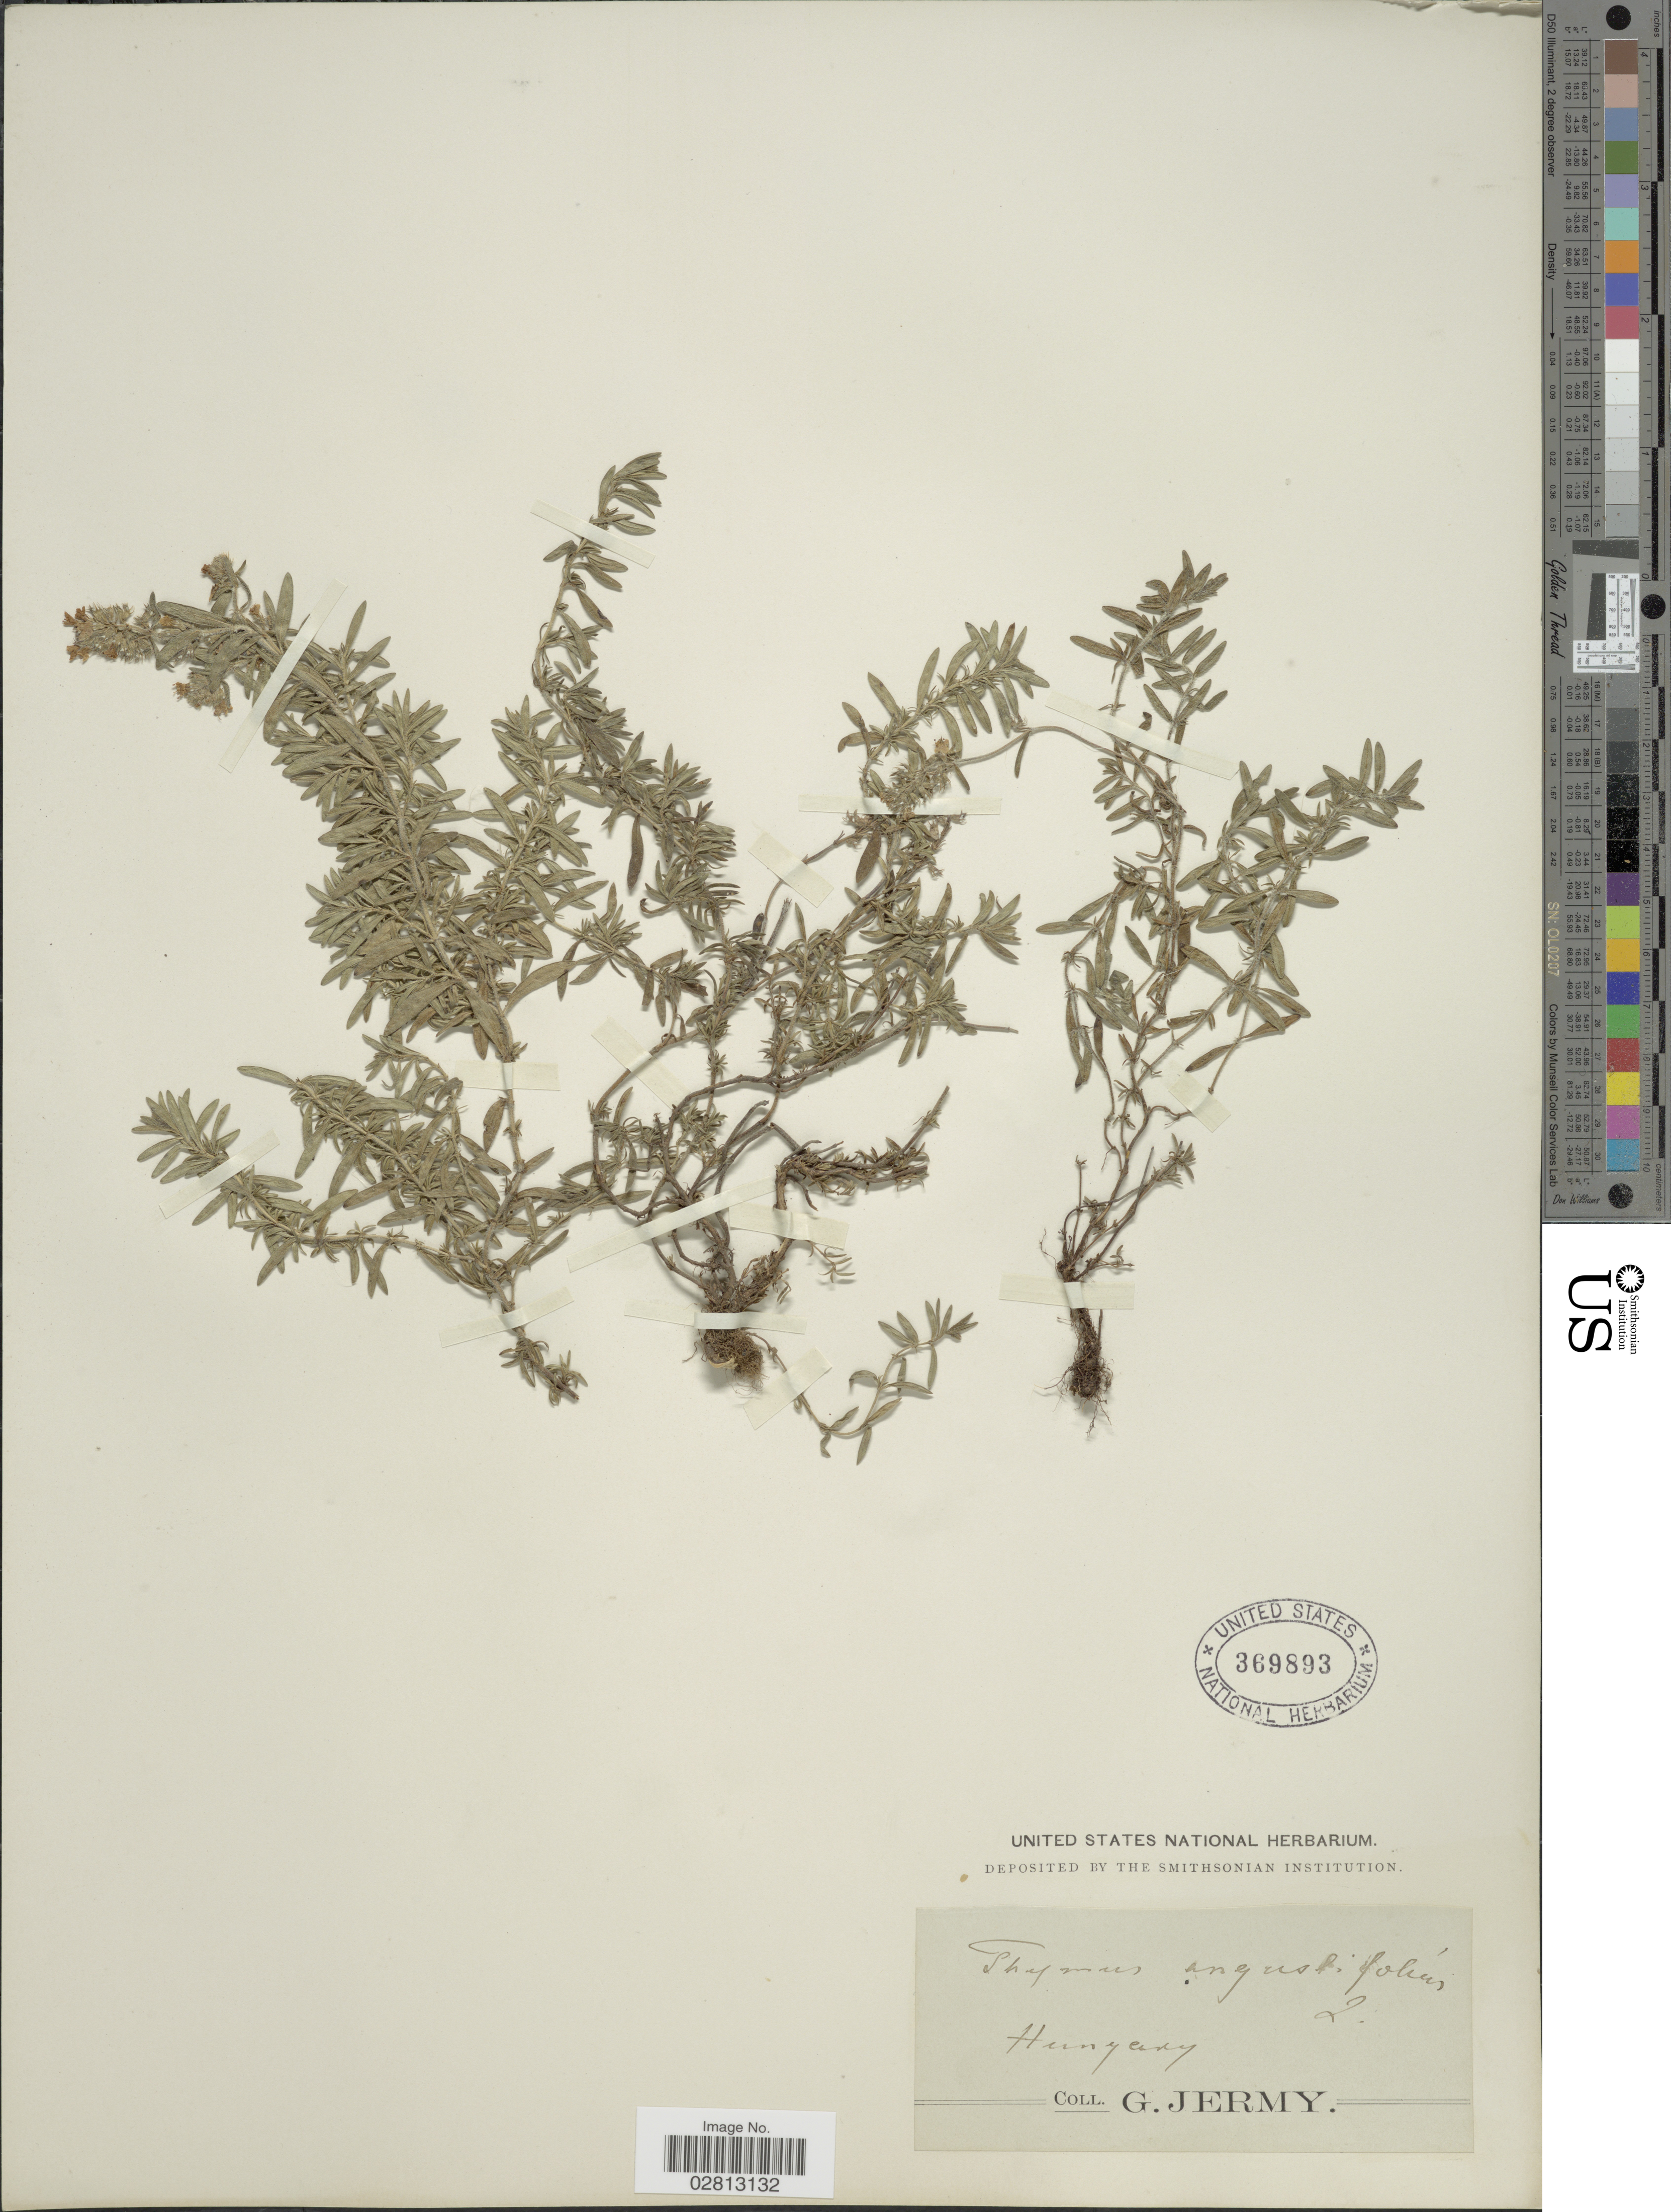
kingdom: Plantae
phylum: Tracheophyta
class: Magnoliopsida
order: Lamiales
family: Lamiaceae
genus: Thymus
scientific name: Thymus angustifolius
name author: Pers.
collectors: G. Jermy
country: Hungary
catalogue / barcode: US 369893